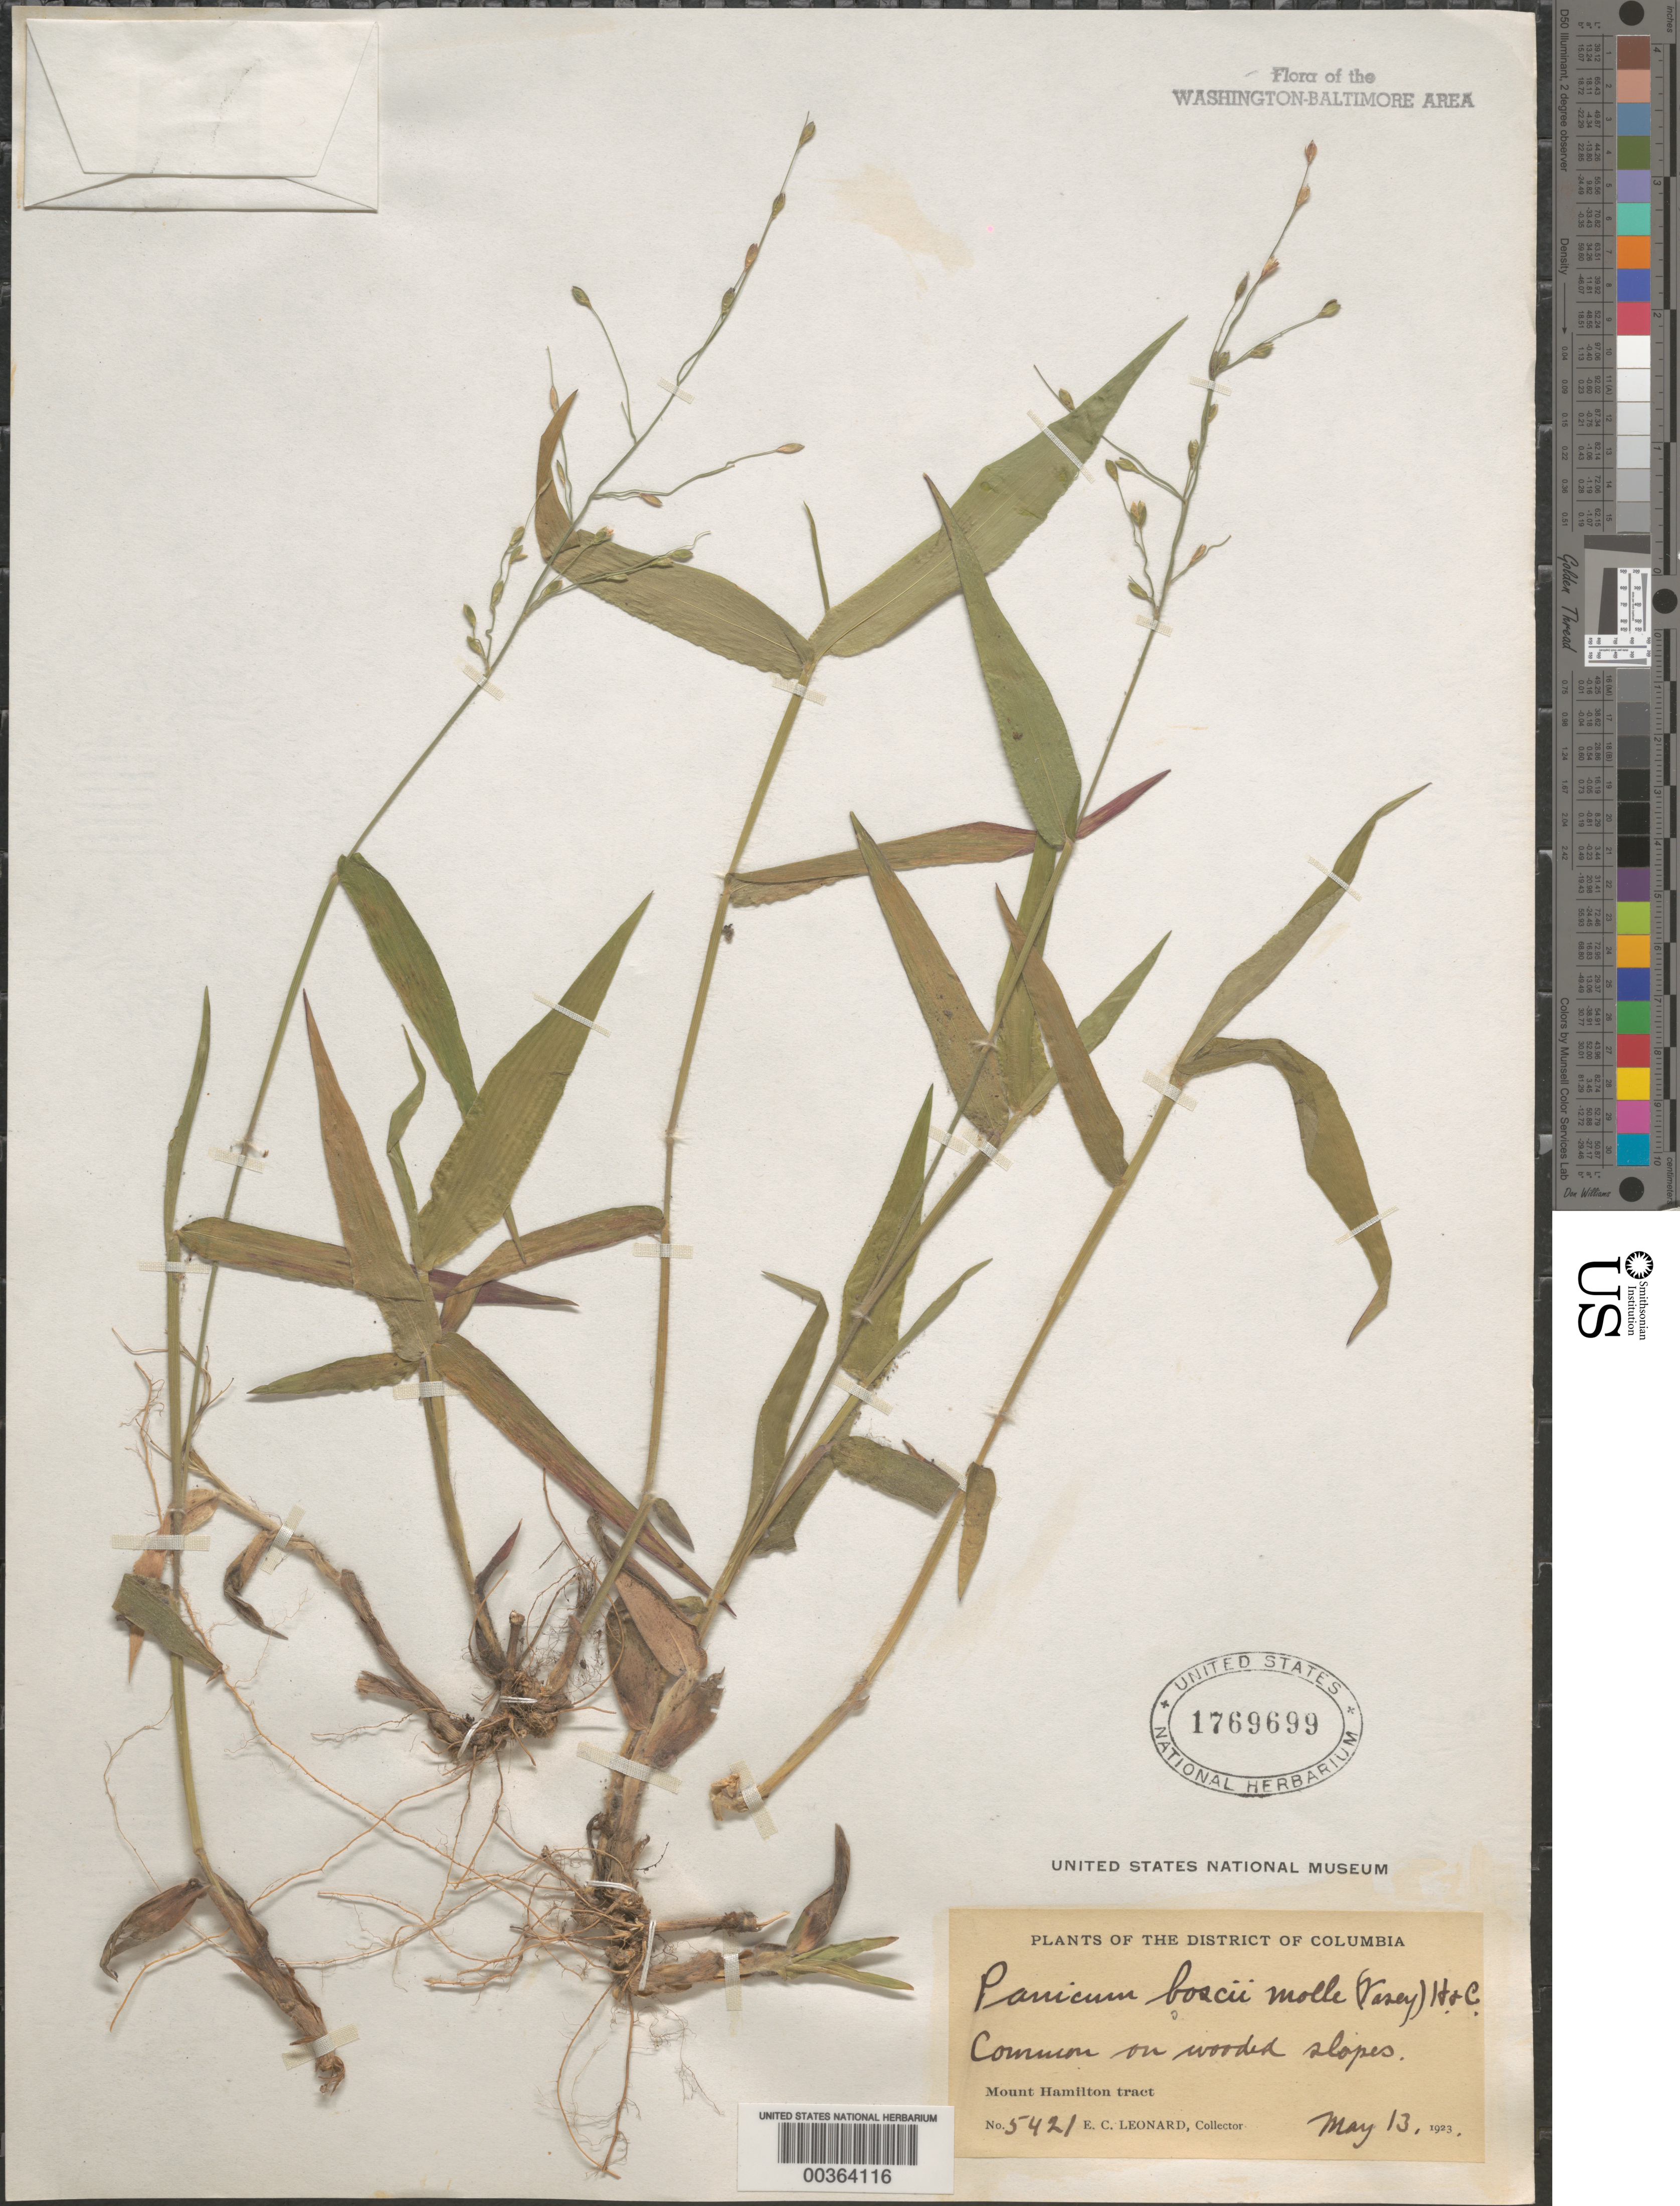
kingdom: Plantae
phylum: Tracheophyta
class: Liliopsida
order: Poales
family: Poaceae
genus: Dichanthelium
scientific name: Dichanthelium boscii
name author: (Poir.) Gould & C.A. Clark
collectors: E. C. Leonard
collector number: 5421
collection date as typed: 13 May 1923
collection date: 1923-05-13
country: United States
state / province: District of Columbia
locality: Mount Hamilton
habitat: On wooded slopes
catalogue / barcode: US 1769699